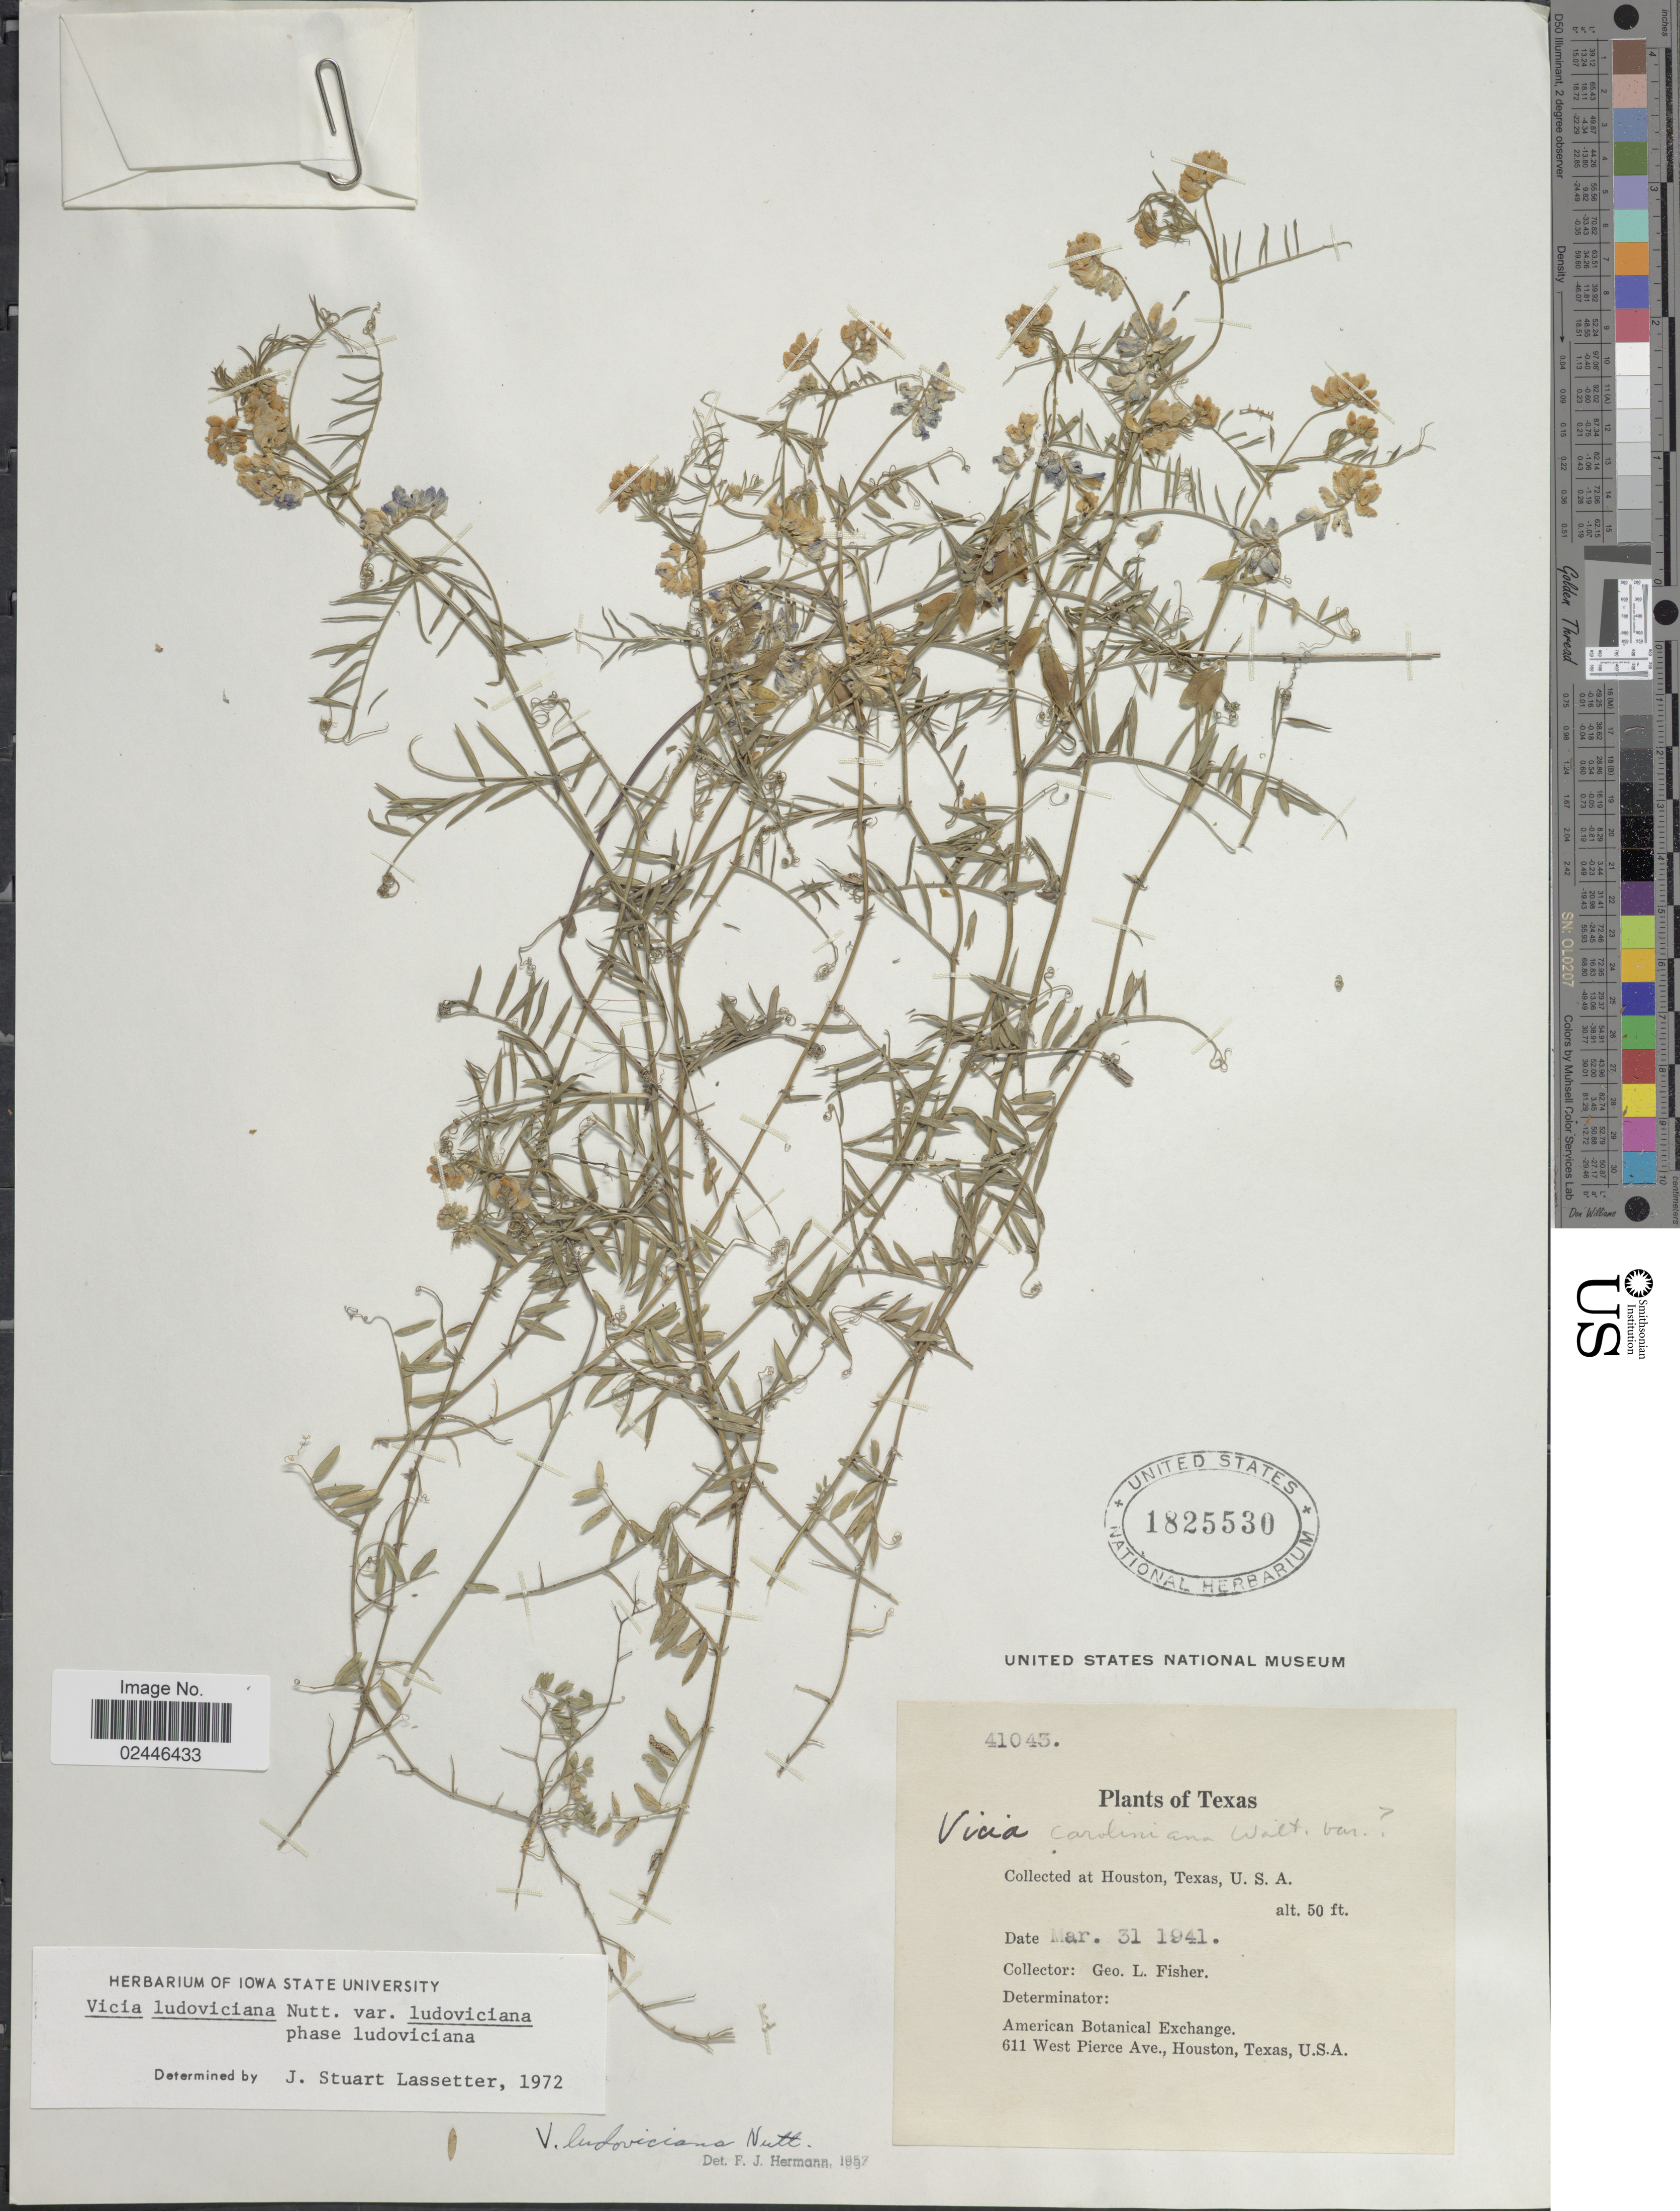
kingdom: Plantae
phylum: Tracheophyta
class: Magnoliopsida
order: Fabales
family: Fabaceae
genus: Vicia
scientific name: Vicia ludoviciana var. ludoviciana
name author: Nutt. ex Torr. & A. Gray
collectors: G. L. Fisher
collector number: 41043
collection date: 1941-03-31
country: United States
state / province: Texas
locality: At Houston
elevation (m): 15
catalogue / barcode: US 1825530